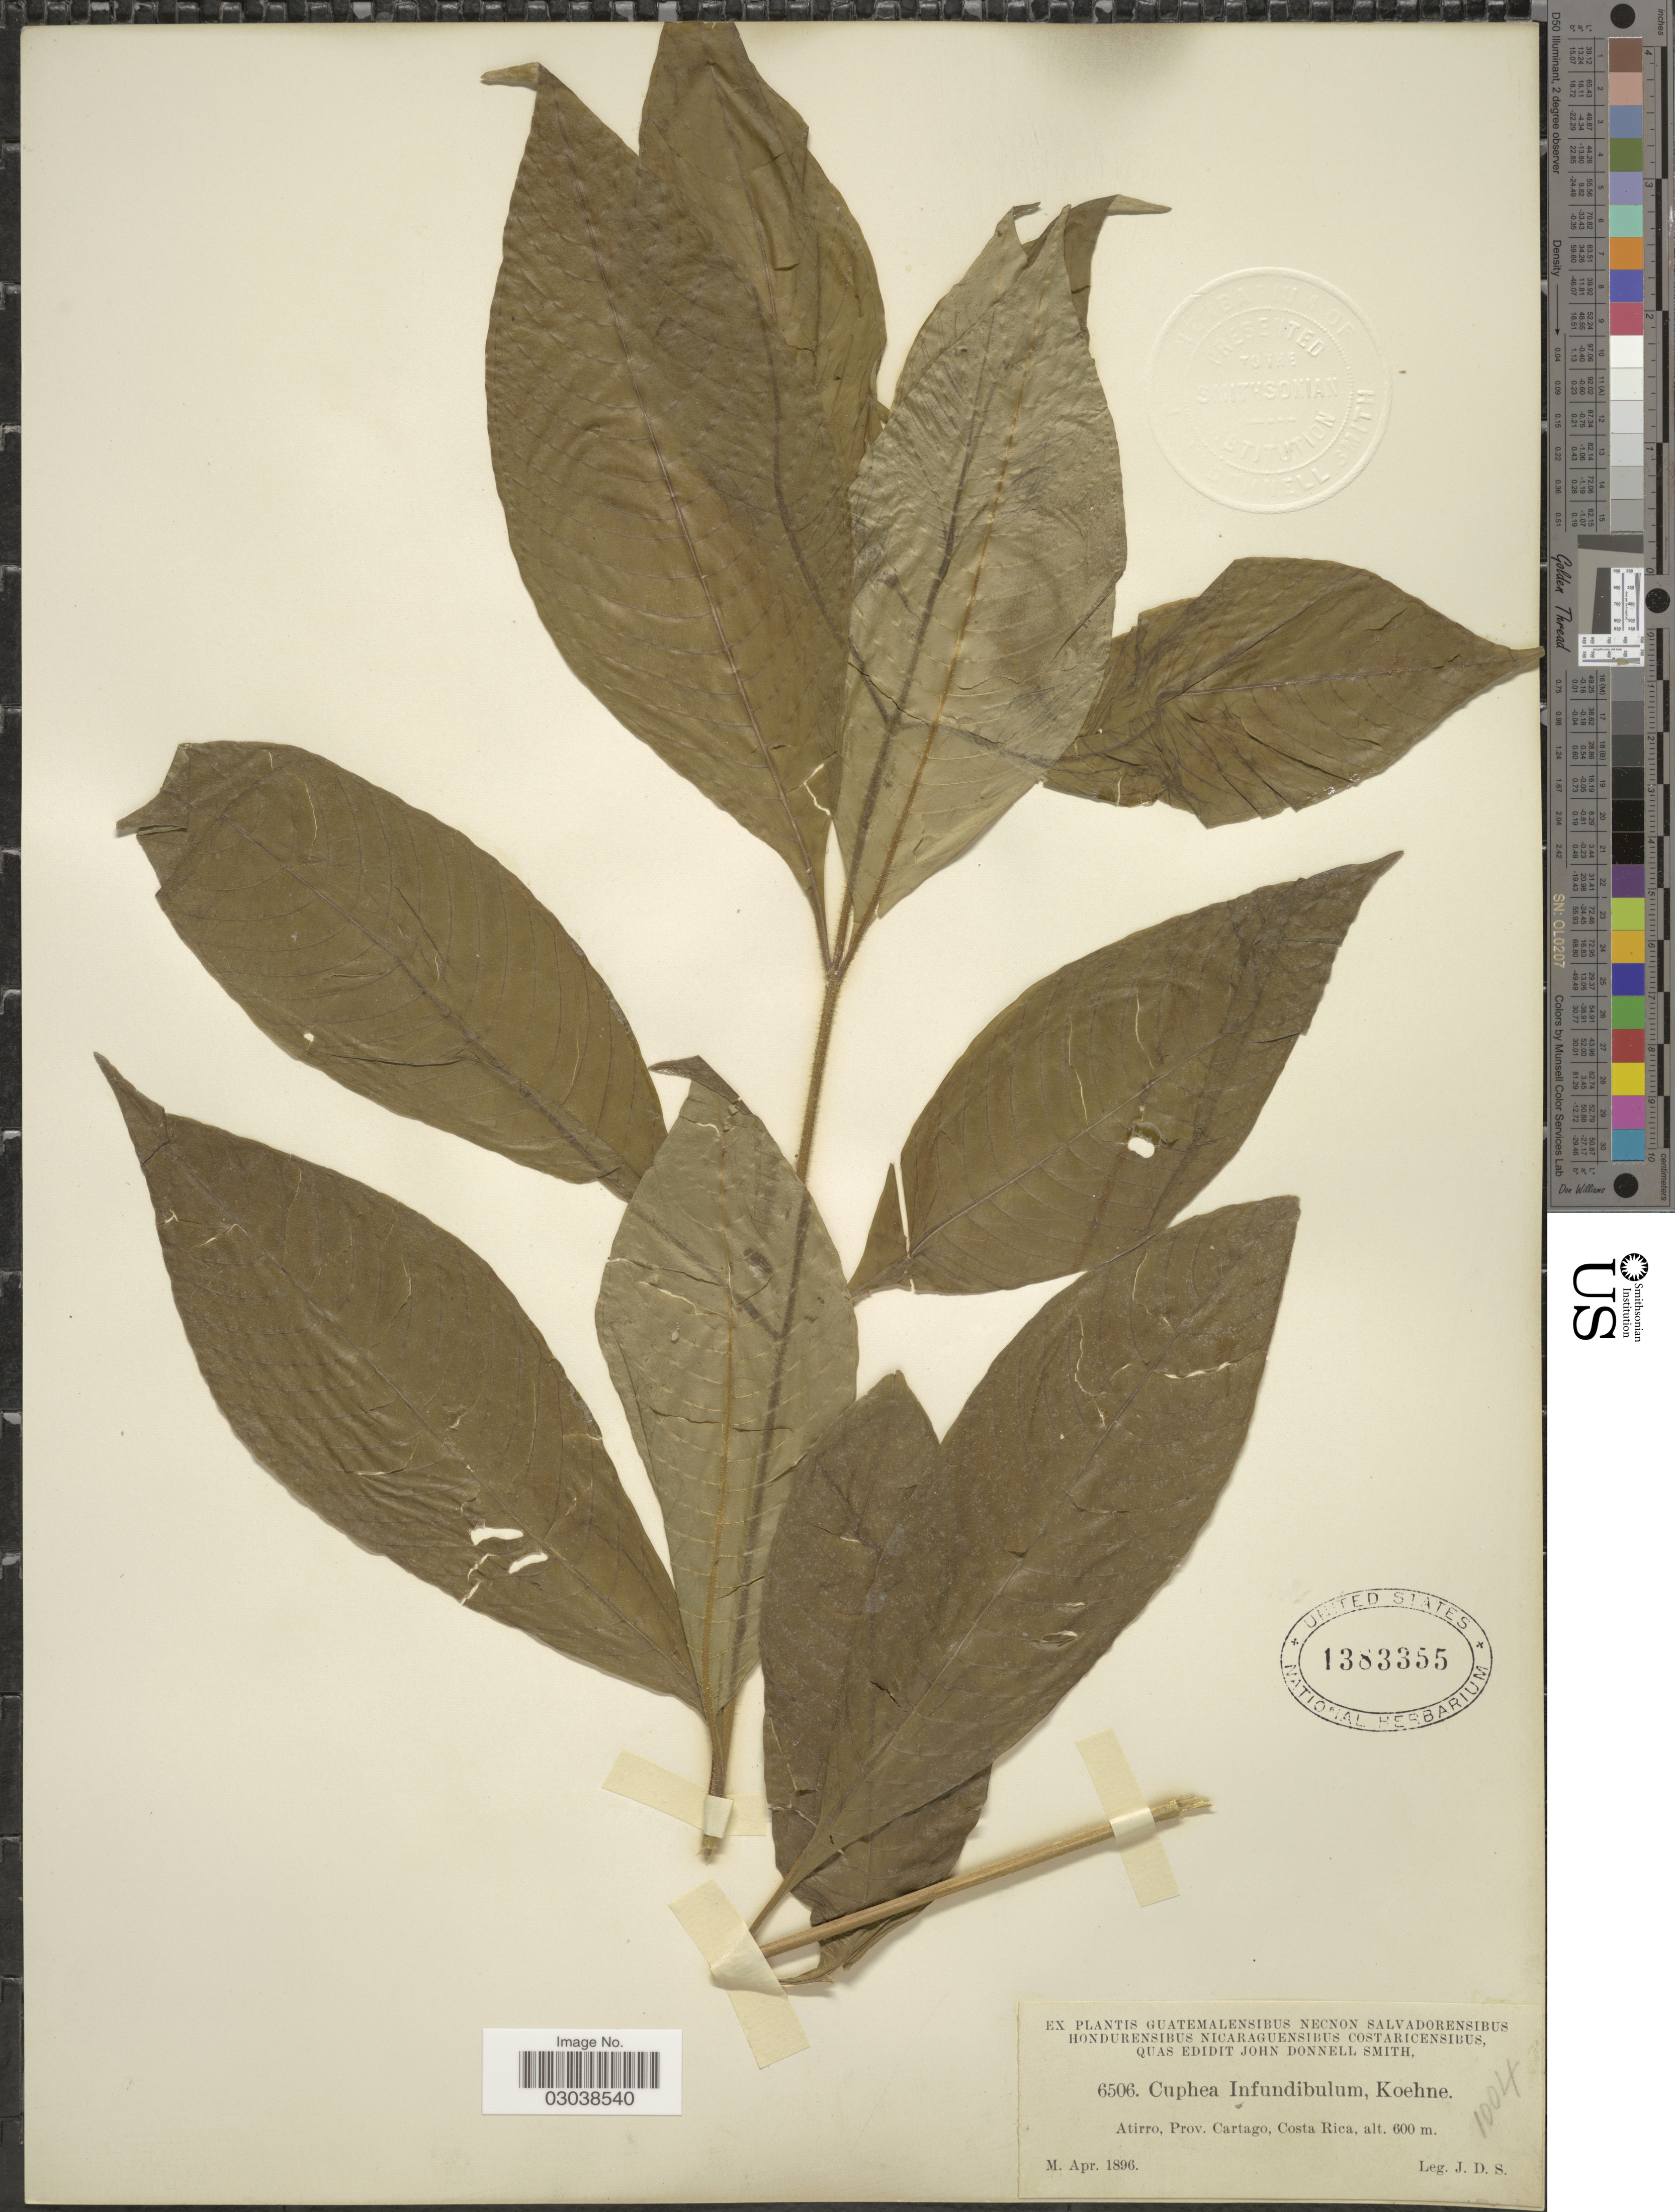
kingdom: Plantae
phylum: Tracheophyta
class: Magnoliopsida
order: Myrtales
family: Lythraceae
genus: Cuphea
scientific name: Cuphea infundibulum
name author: Koehne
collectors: J. Donnell Smith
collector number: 6506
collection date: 1896-04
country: Costa Rica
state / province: Cartago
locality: Atirro, Prov. Cartago.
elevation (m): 600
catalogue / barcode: US 1383355